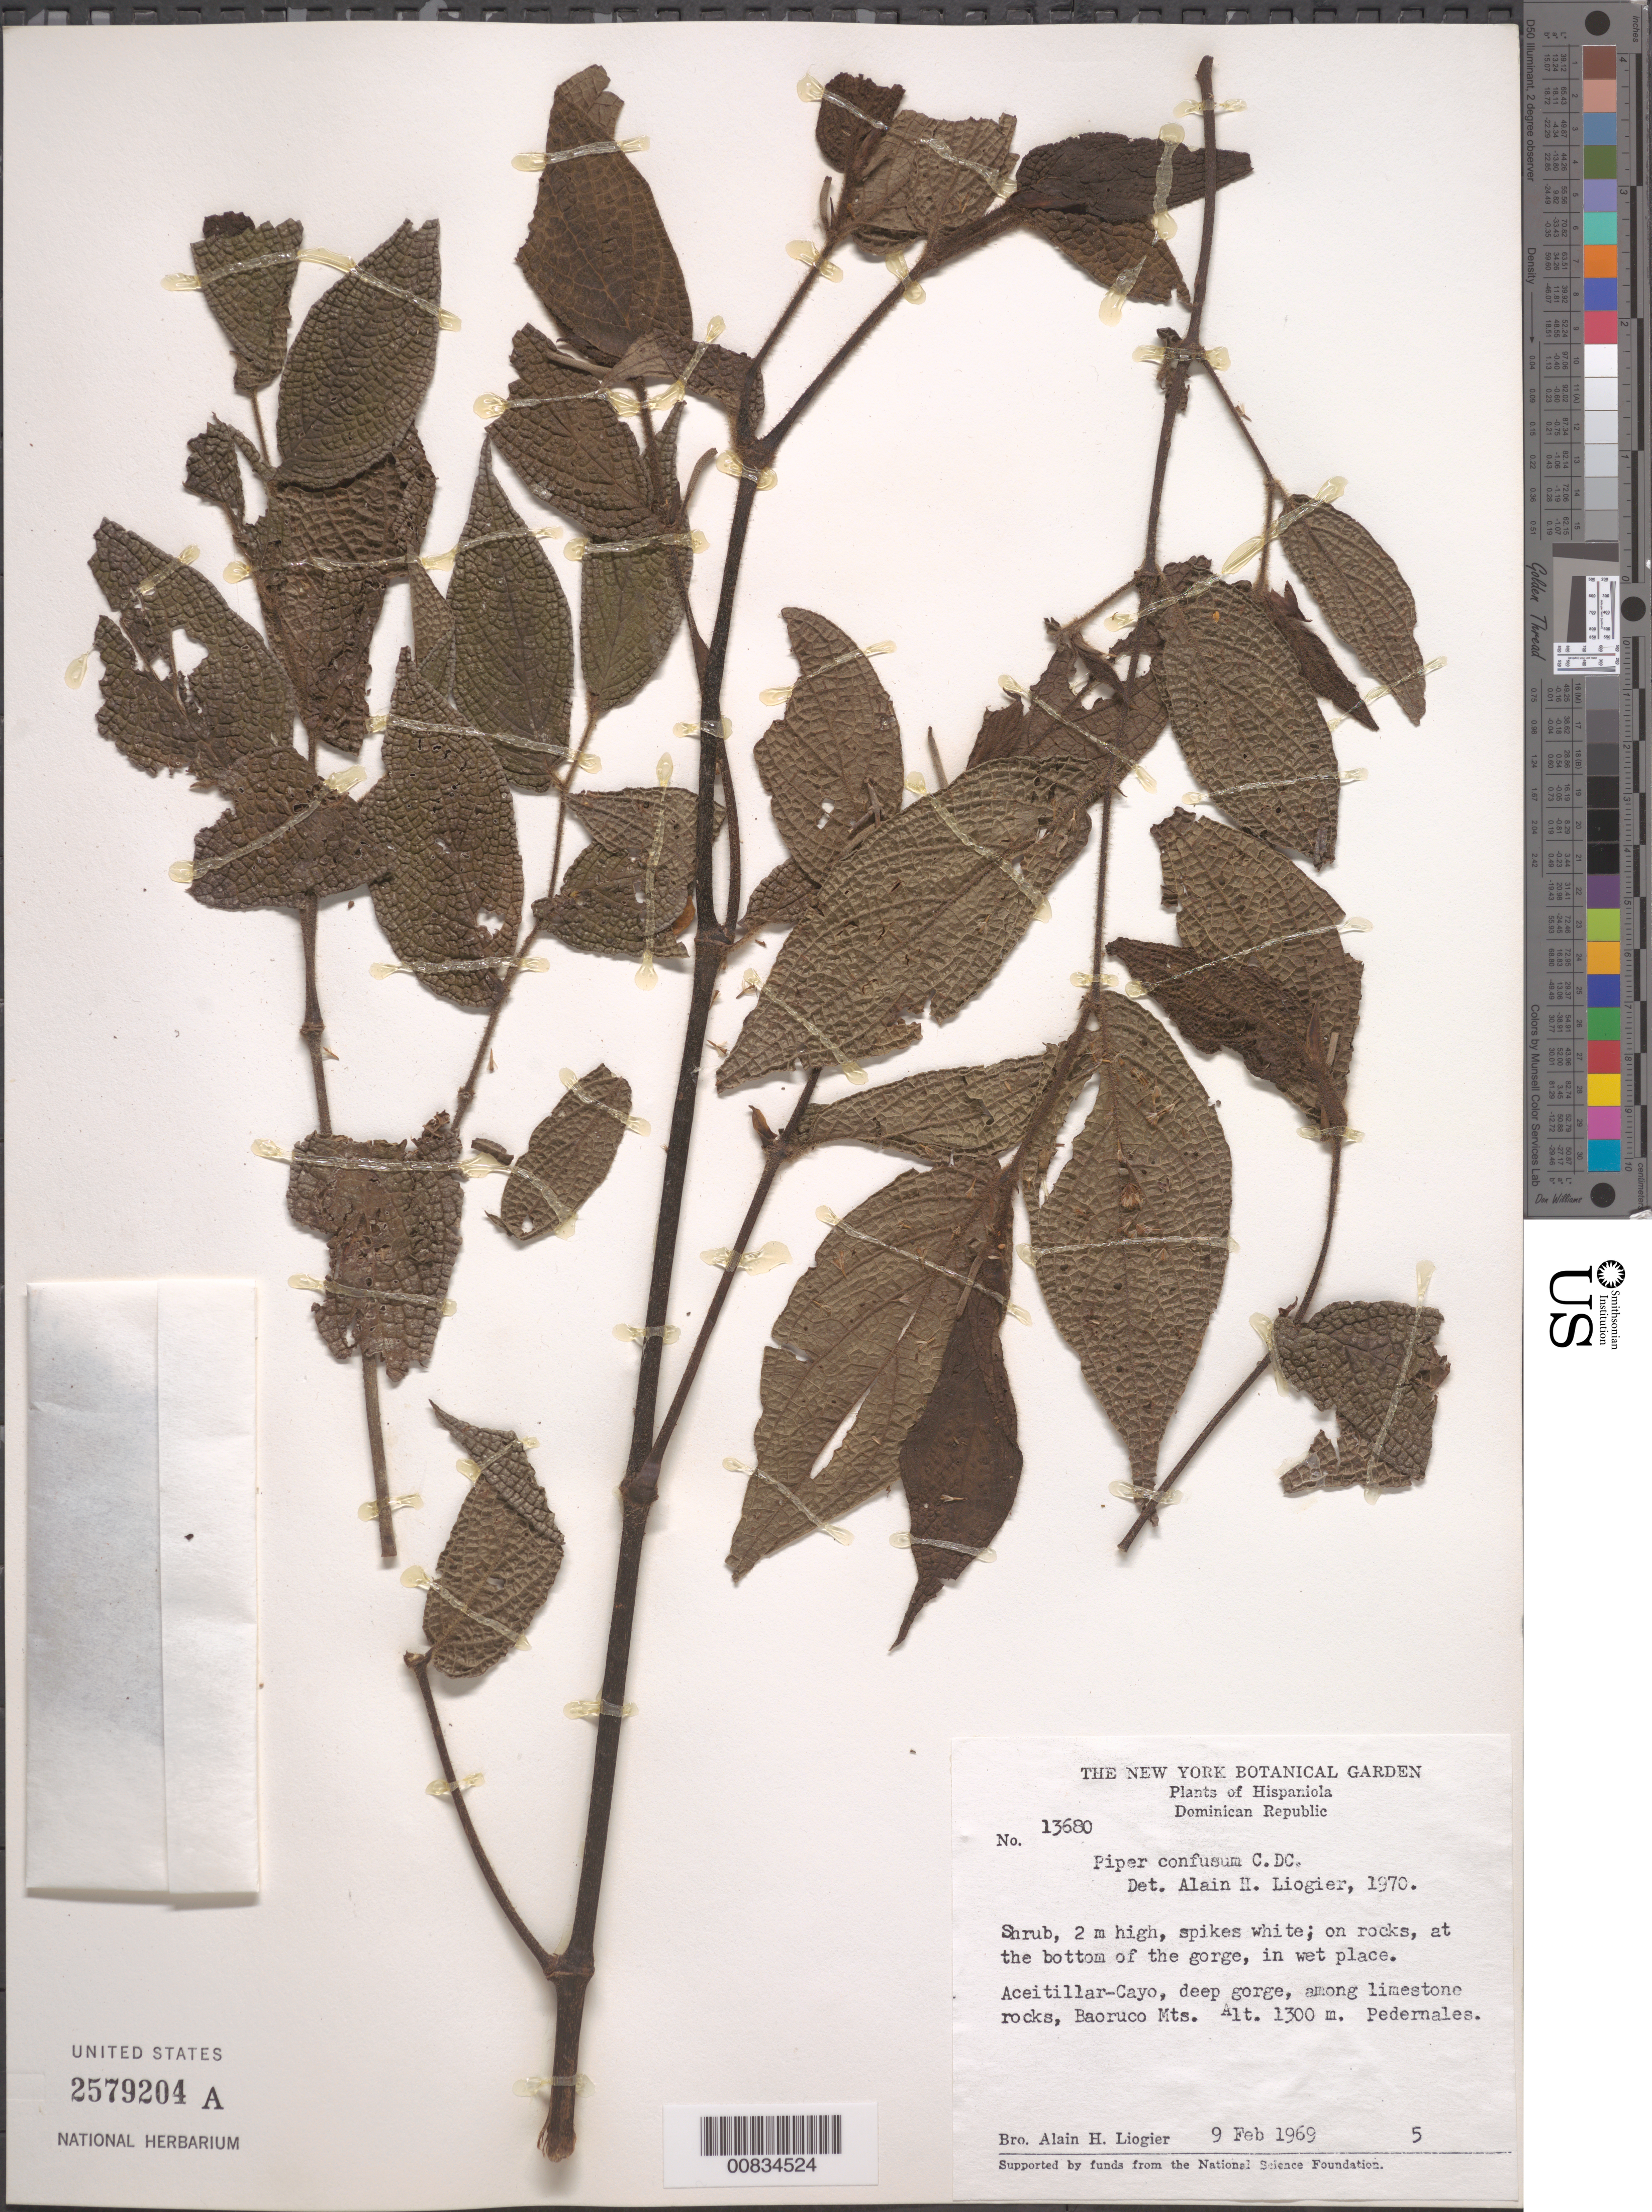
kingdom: Plantae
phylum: Tracheophyta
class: Magnoliopsida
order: Piperales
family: Piperaceae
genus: Piper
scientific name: Piper confusum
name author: C. DC.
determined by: Liogier, Alain H.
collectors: A. H. Liogier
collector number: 13680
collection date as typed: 09 Feb 1969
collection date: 1969-02-09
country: Dominican Republic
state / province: Pedernales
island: Hispaniola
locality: Aceitillar-Cayo. Deep Gorge, among limestone rocks. Baoruco Mts.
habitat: On rocks at the bottom of the gorge, in wet place.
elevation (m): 1300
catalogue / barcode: US 2579204A